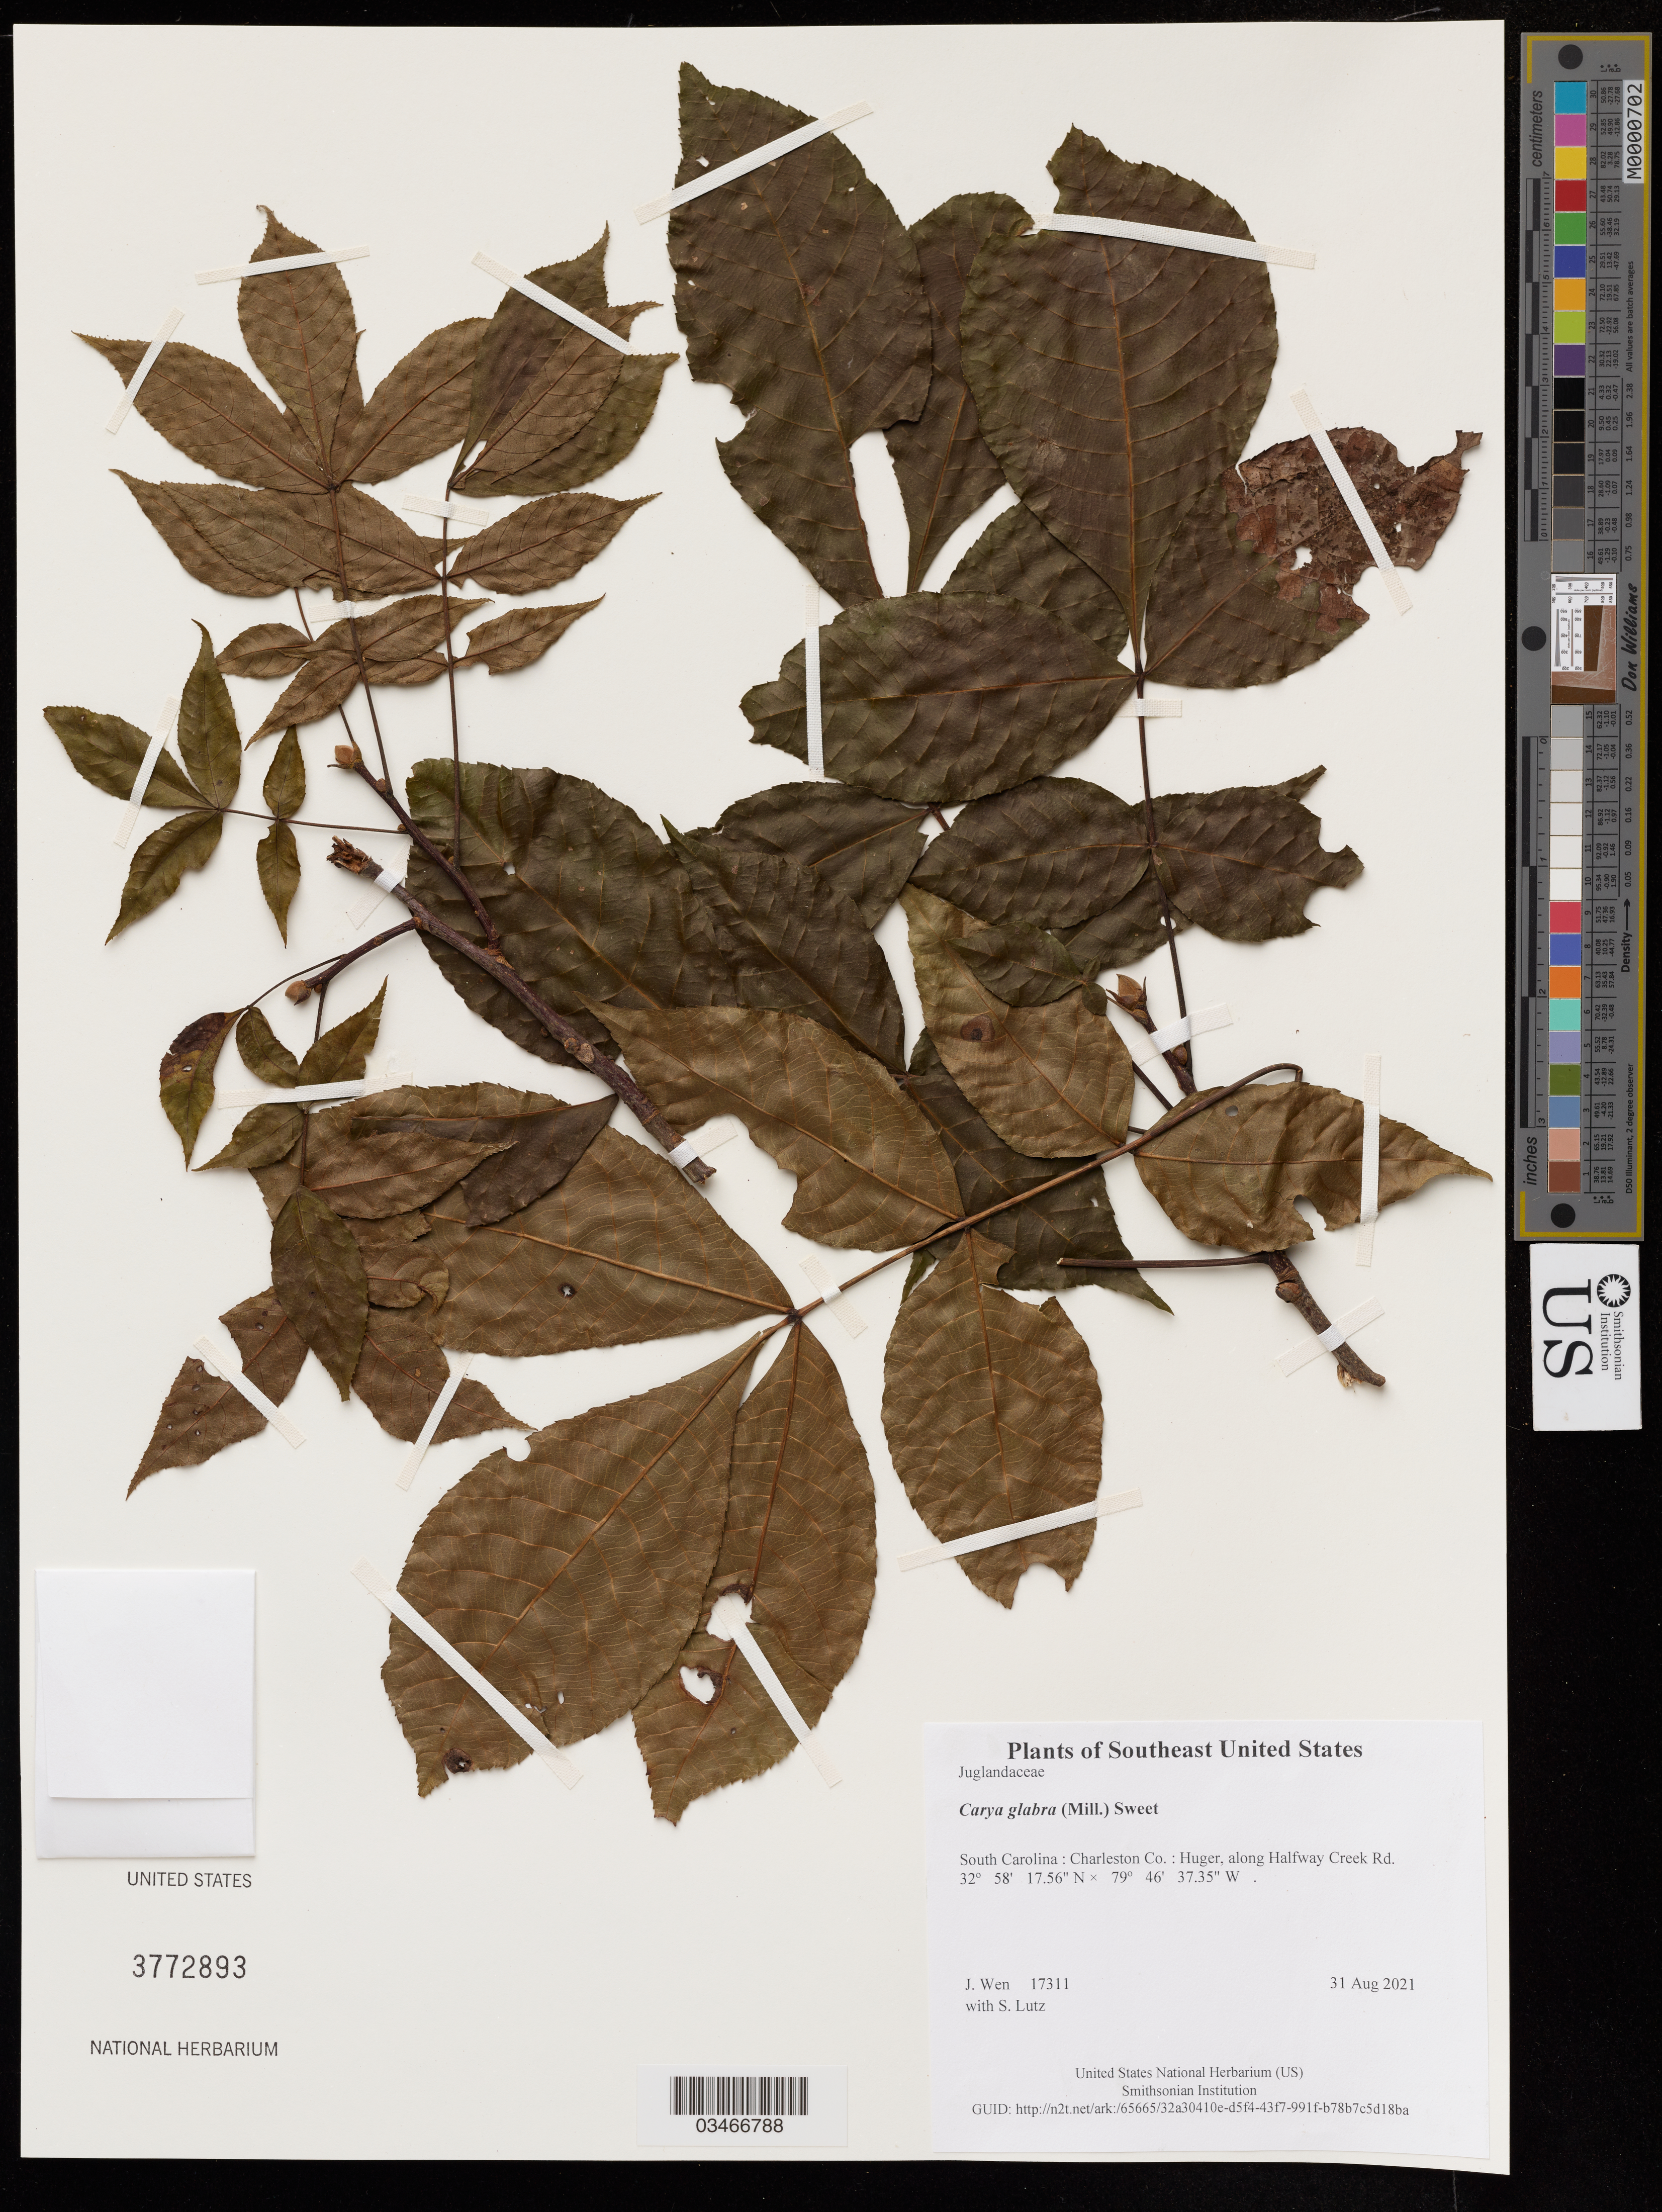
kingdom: Plantae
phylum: Tracheophyta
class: Magnoliopsida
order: Fagales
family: Juglandaceae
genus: Carya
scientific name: Carya glabra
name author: (Mill.) Sweet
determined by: Wen, Jun, (BOT), Smithsonian Institution - National Museum of Natural History (UNITED STATES)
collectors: J. Wen & S. Lutz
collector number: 17311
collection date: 2021-08-31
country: United States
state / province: South Carolina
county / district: Charleston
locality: Huger, along Halfway Creek Rd.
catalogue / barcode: US 3772893